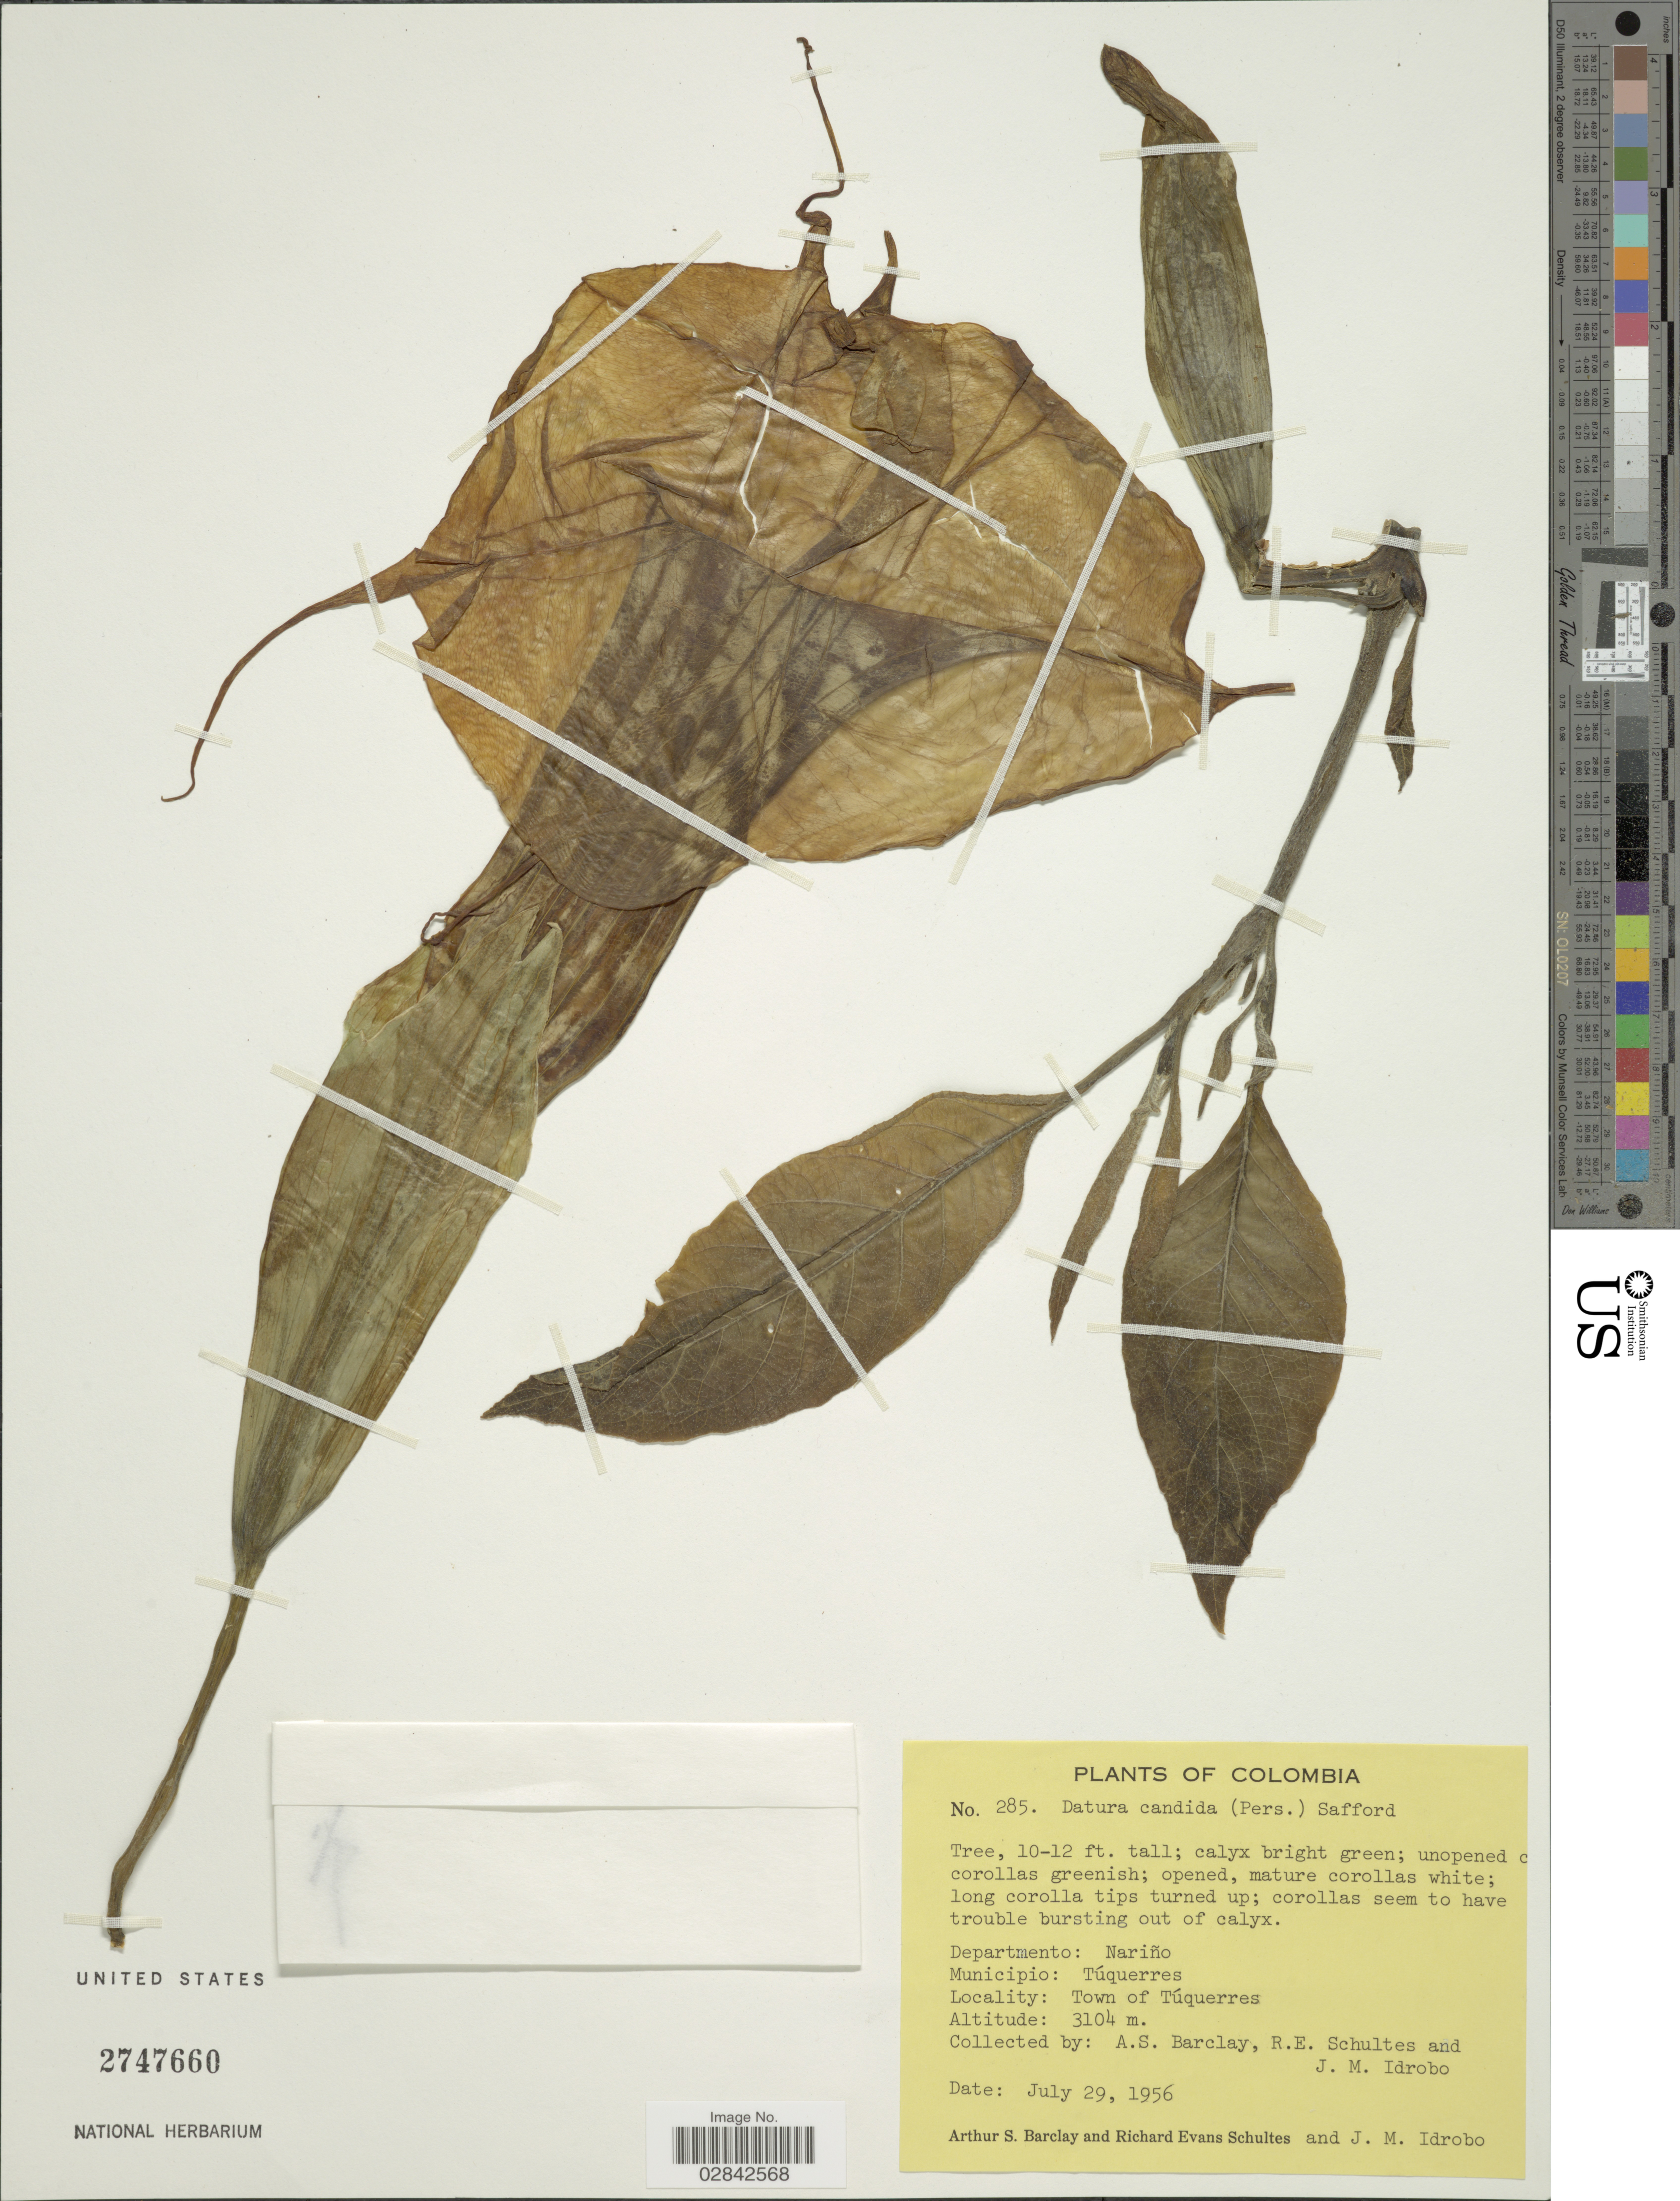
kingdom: Plantae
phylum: Tracheophyta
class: Magnoliopsida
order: Solanales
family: Solanaceae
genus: Brugmansia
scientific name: Brugmansia sanguinea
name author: (Ruiz & Pav.) D. Don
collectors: A. S. Barclay, R. E. Schultes & J. M. Idrobo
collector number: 285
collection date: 1956-07-29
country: Colombia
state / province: Nariño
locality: Departmento: Nariño, Municipio: Túquerres. Town of Túquerres.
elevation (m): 3104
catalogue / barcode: US 2747660